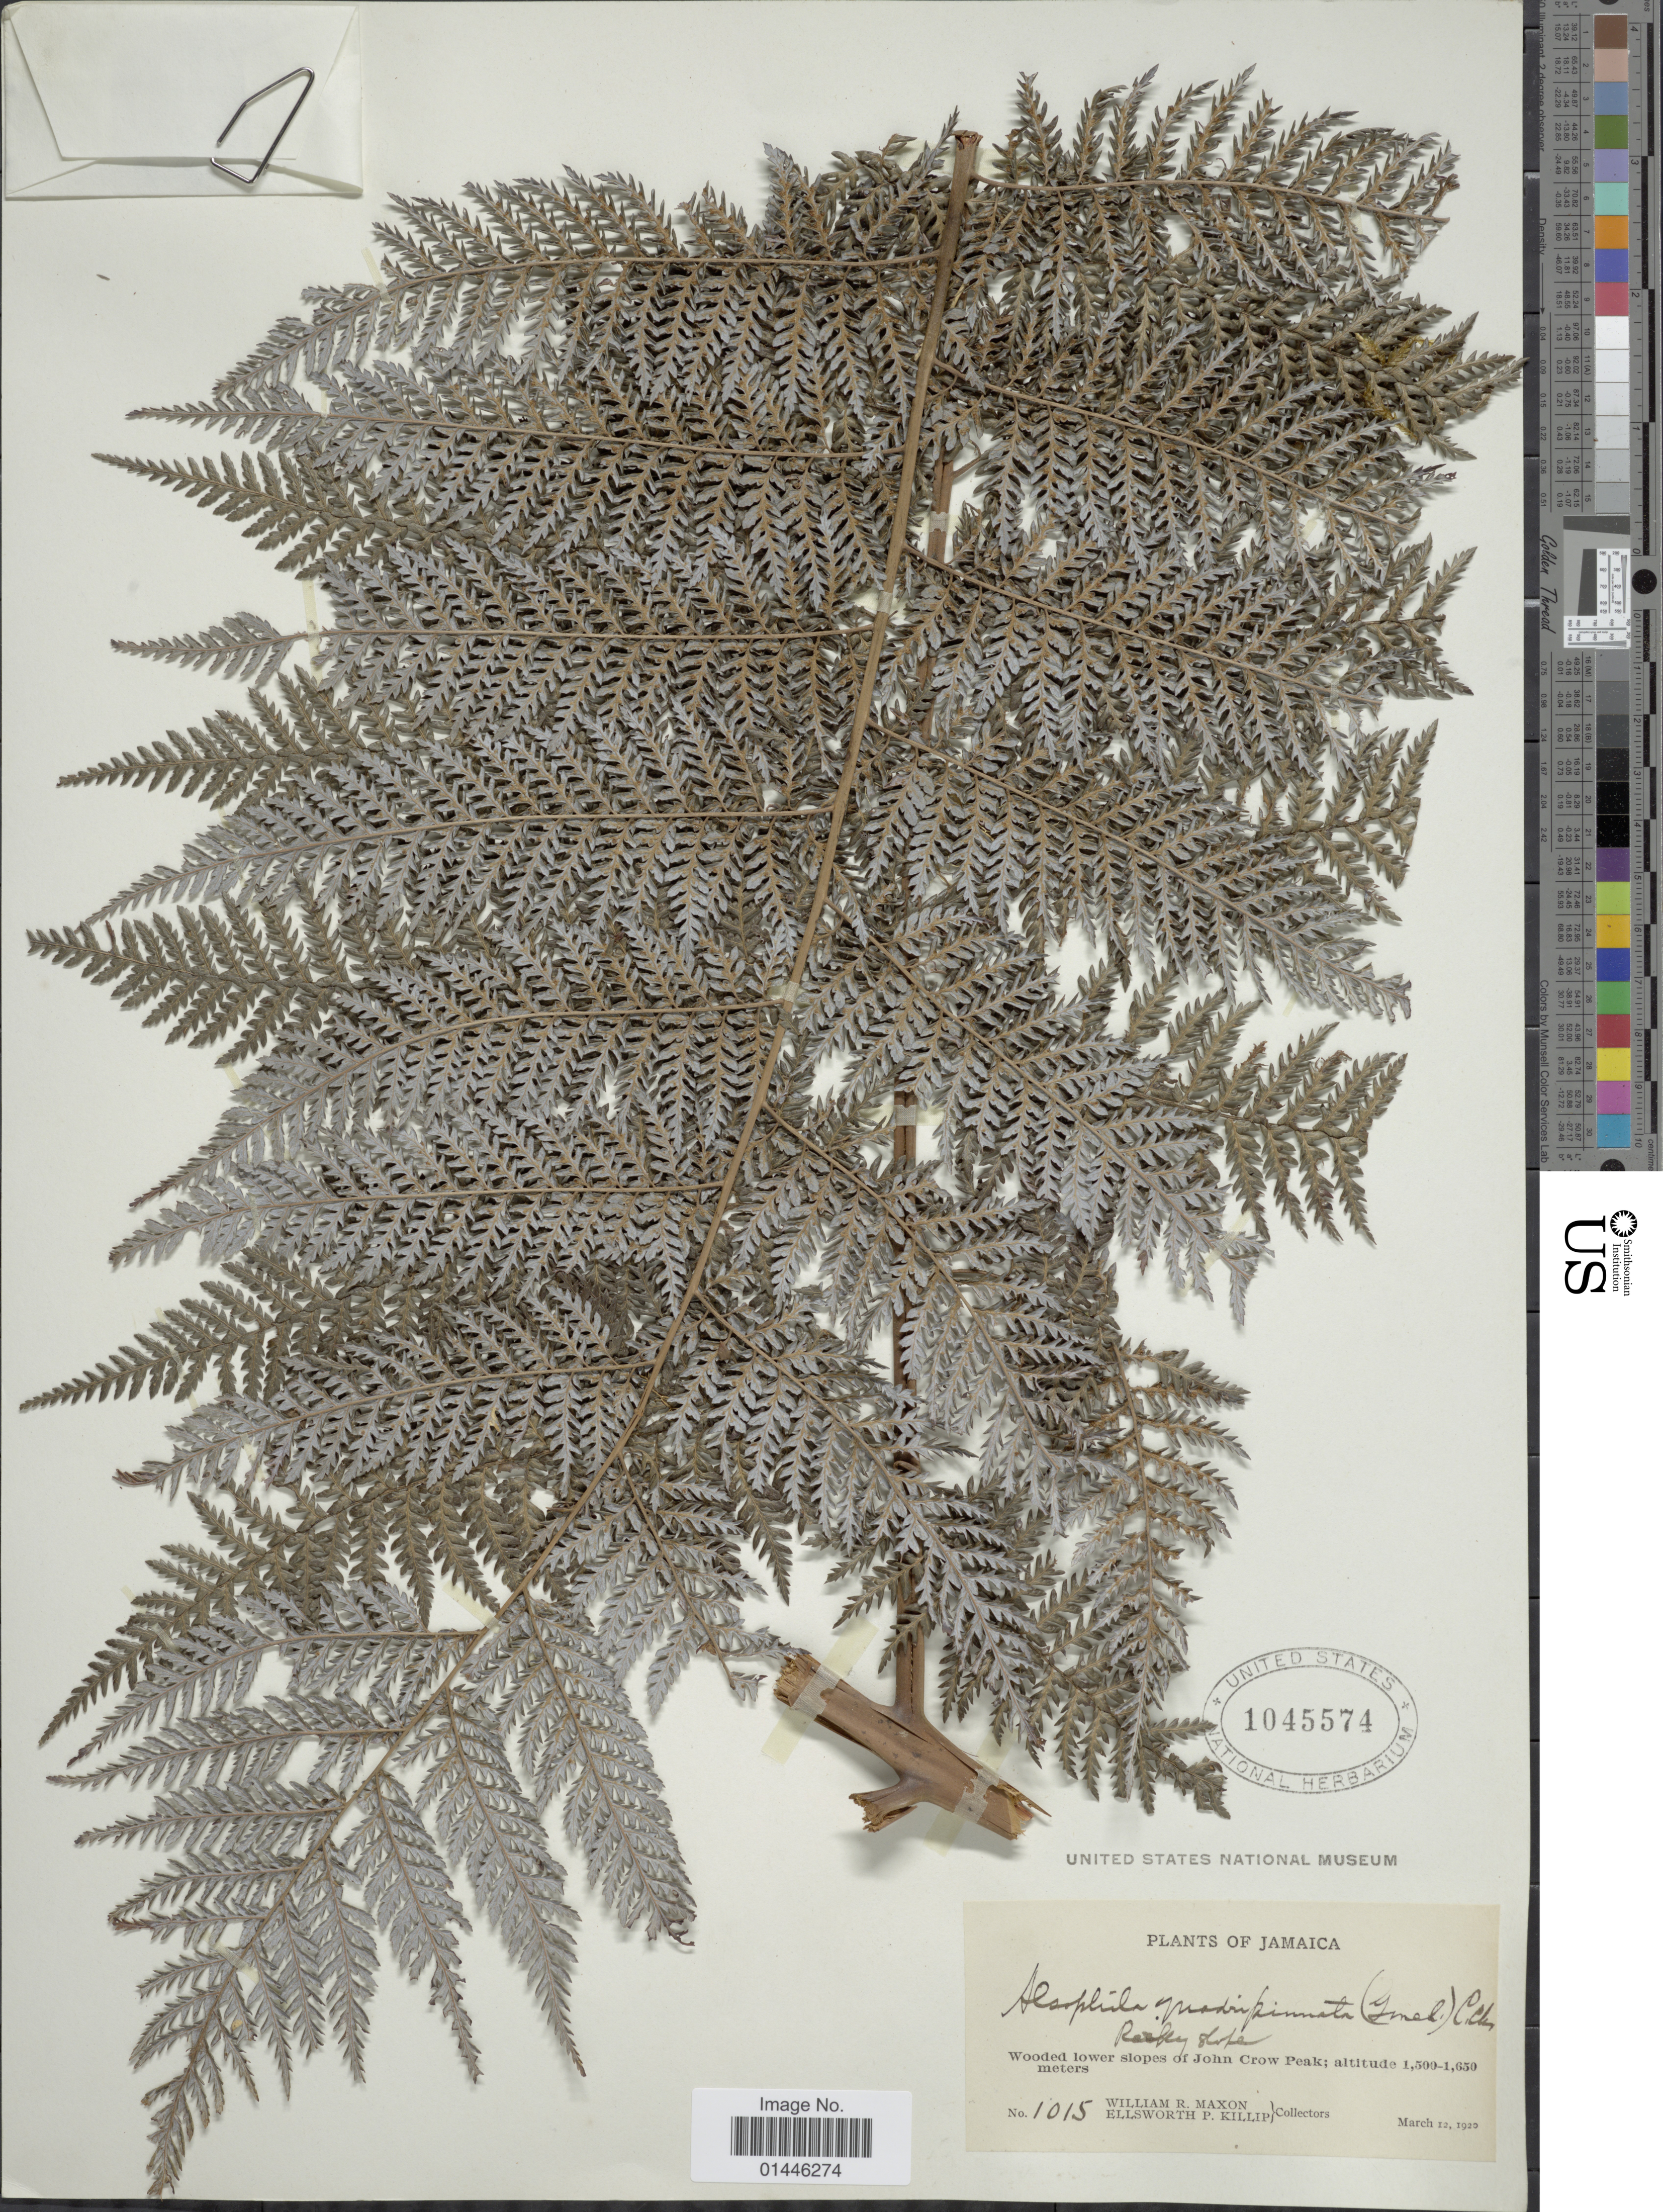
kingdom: Plantae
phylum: Tracheophyta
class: Polypodiopsida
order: Cyatheales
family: Dicksoniaceae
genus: Lophosoria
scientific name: Lophosoria quadripinnata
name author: (J.F. Gmel.) C. Chr.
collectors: W. R. Maxon & E. P. Killip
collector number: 1015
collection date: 1920-03-12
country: Jamaica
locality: John Crow Peak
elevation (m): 1500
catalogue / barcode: US 1045574